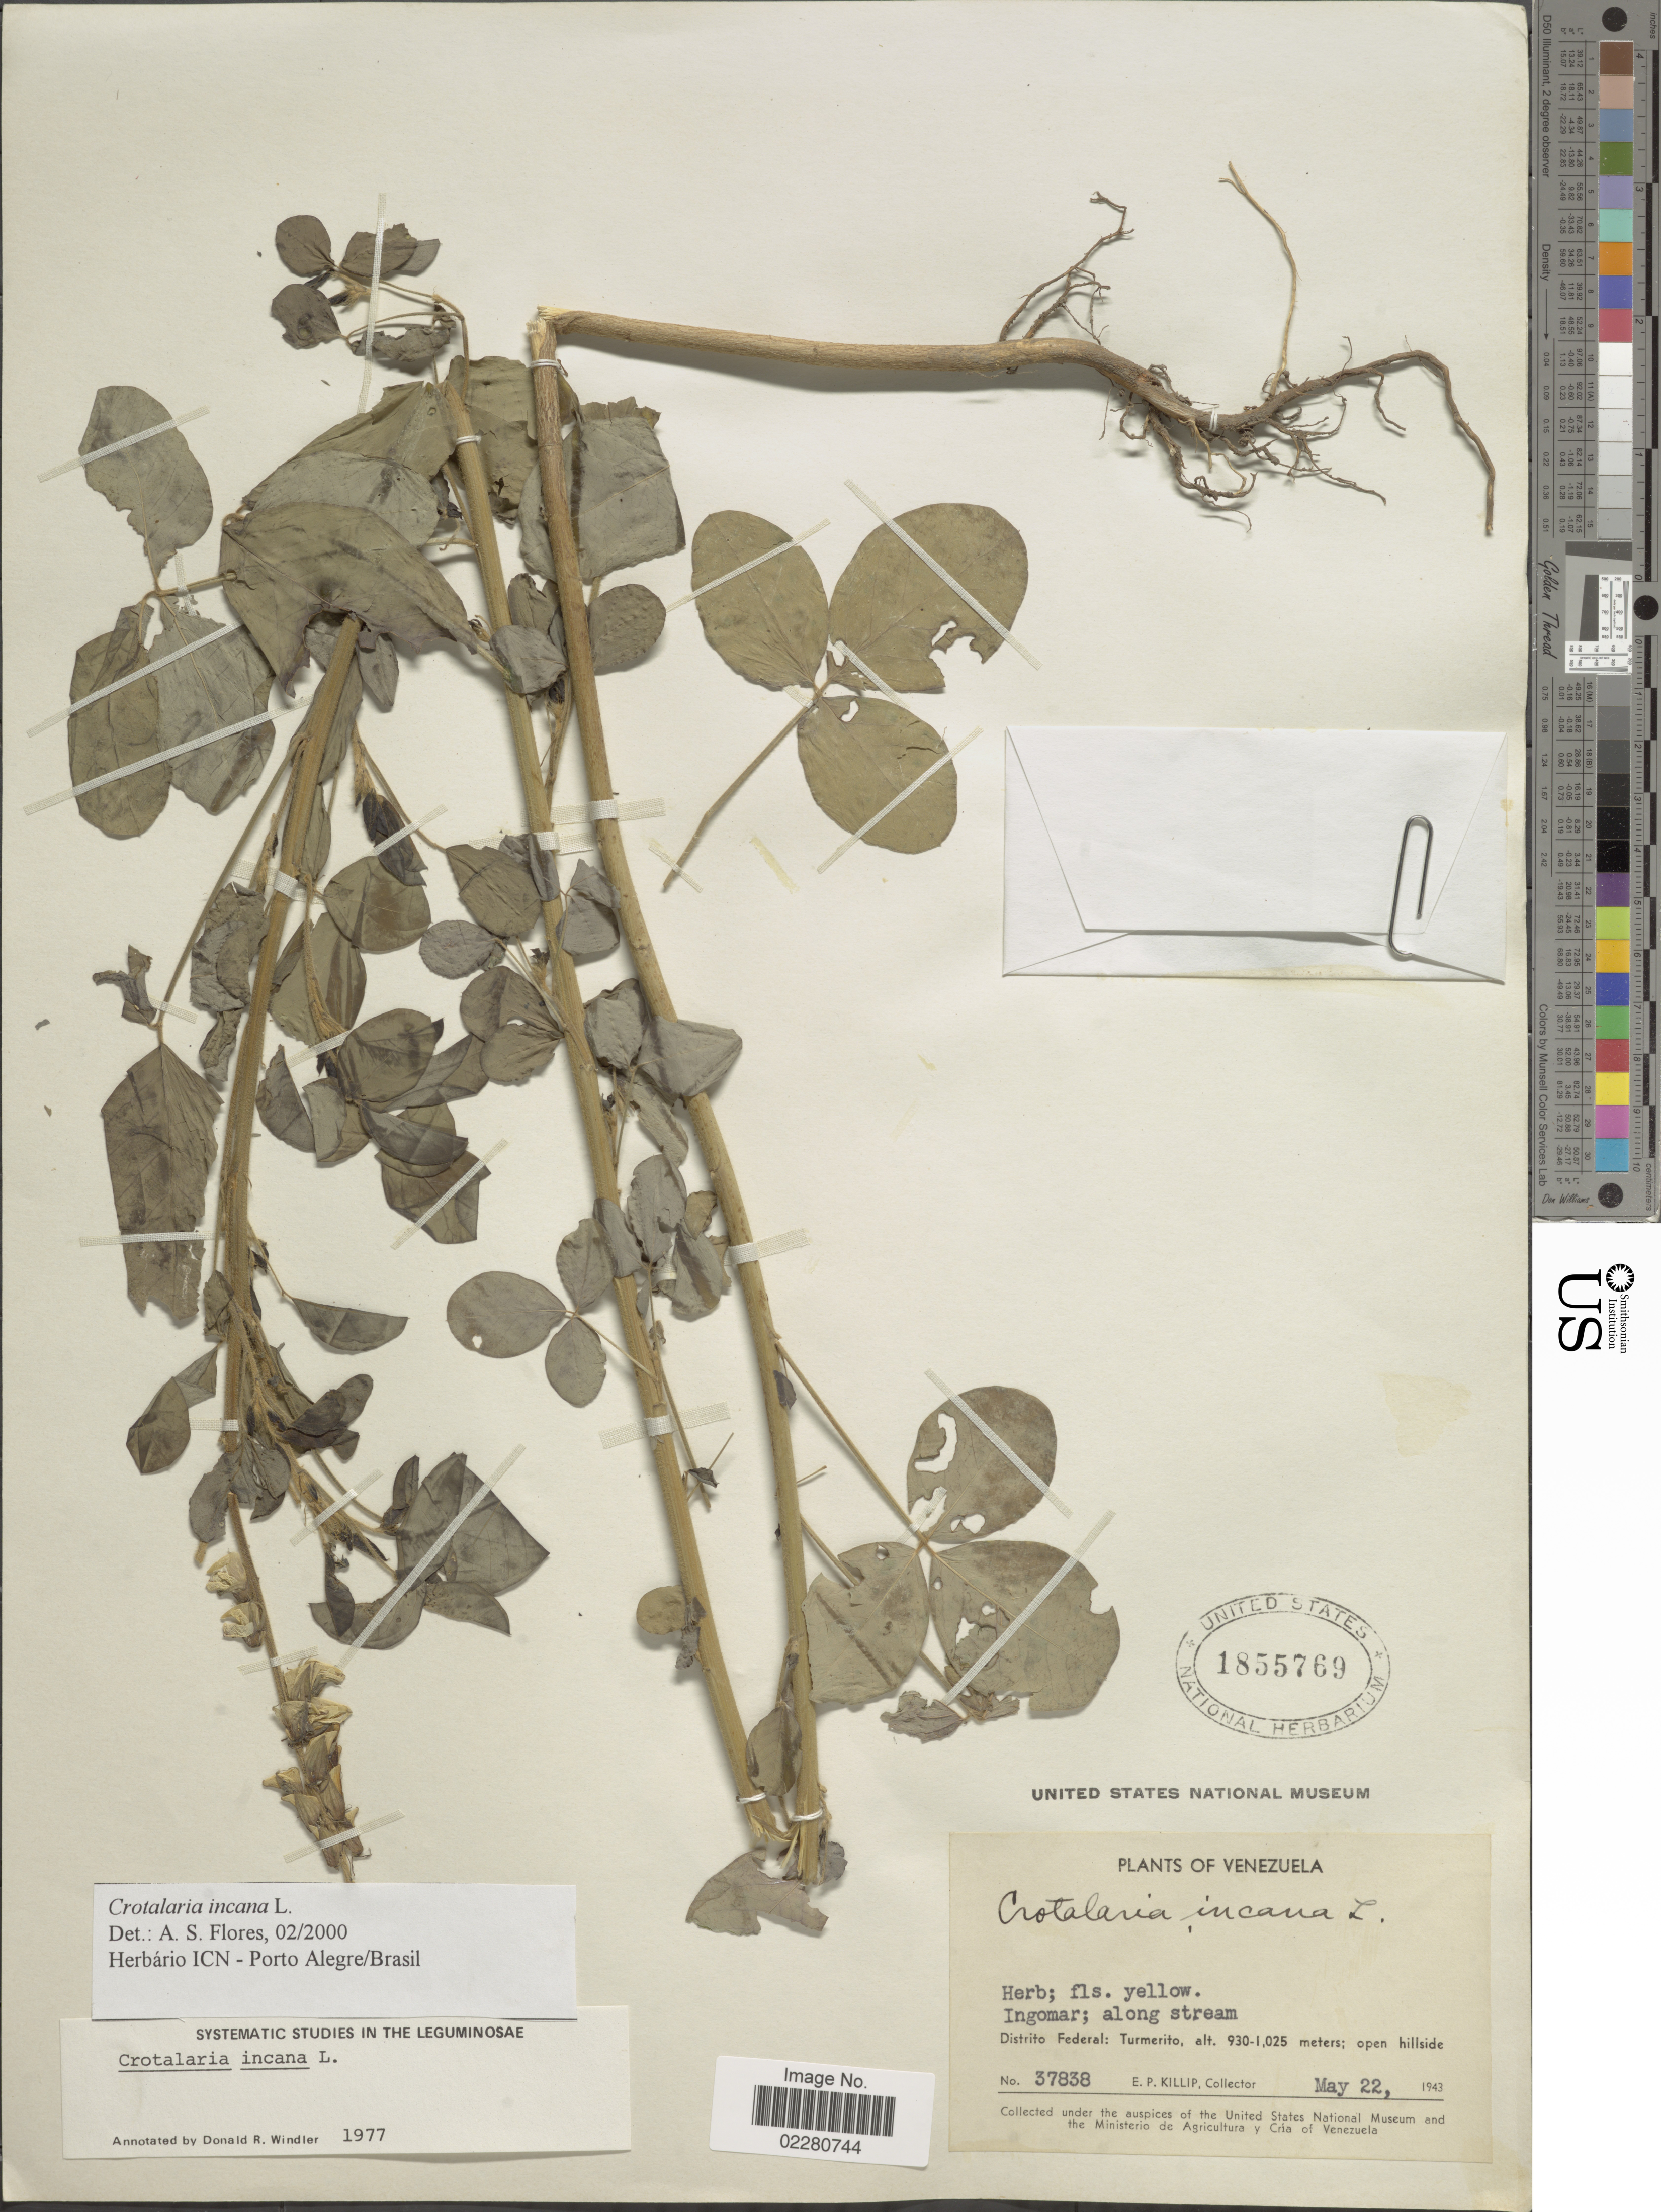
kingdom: Plantae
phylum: Tracheophyta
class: Magnoliopsida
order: Fabales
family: Fabaceae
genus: Crotalaria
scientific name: Crotalaria incana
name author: L.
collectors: E. P. Killip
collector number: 37838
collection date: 1943-05-22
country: Venezuela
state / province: Distrito Federal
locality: Distrito Federal: Turmerito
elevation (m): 930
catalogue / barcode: US 1855769